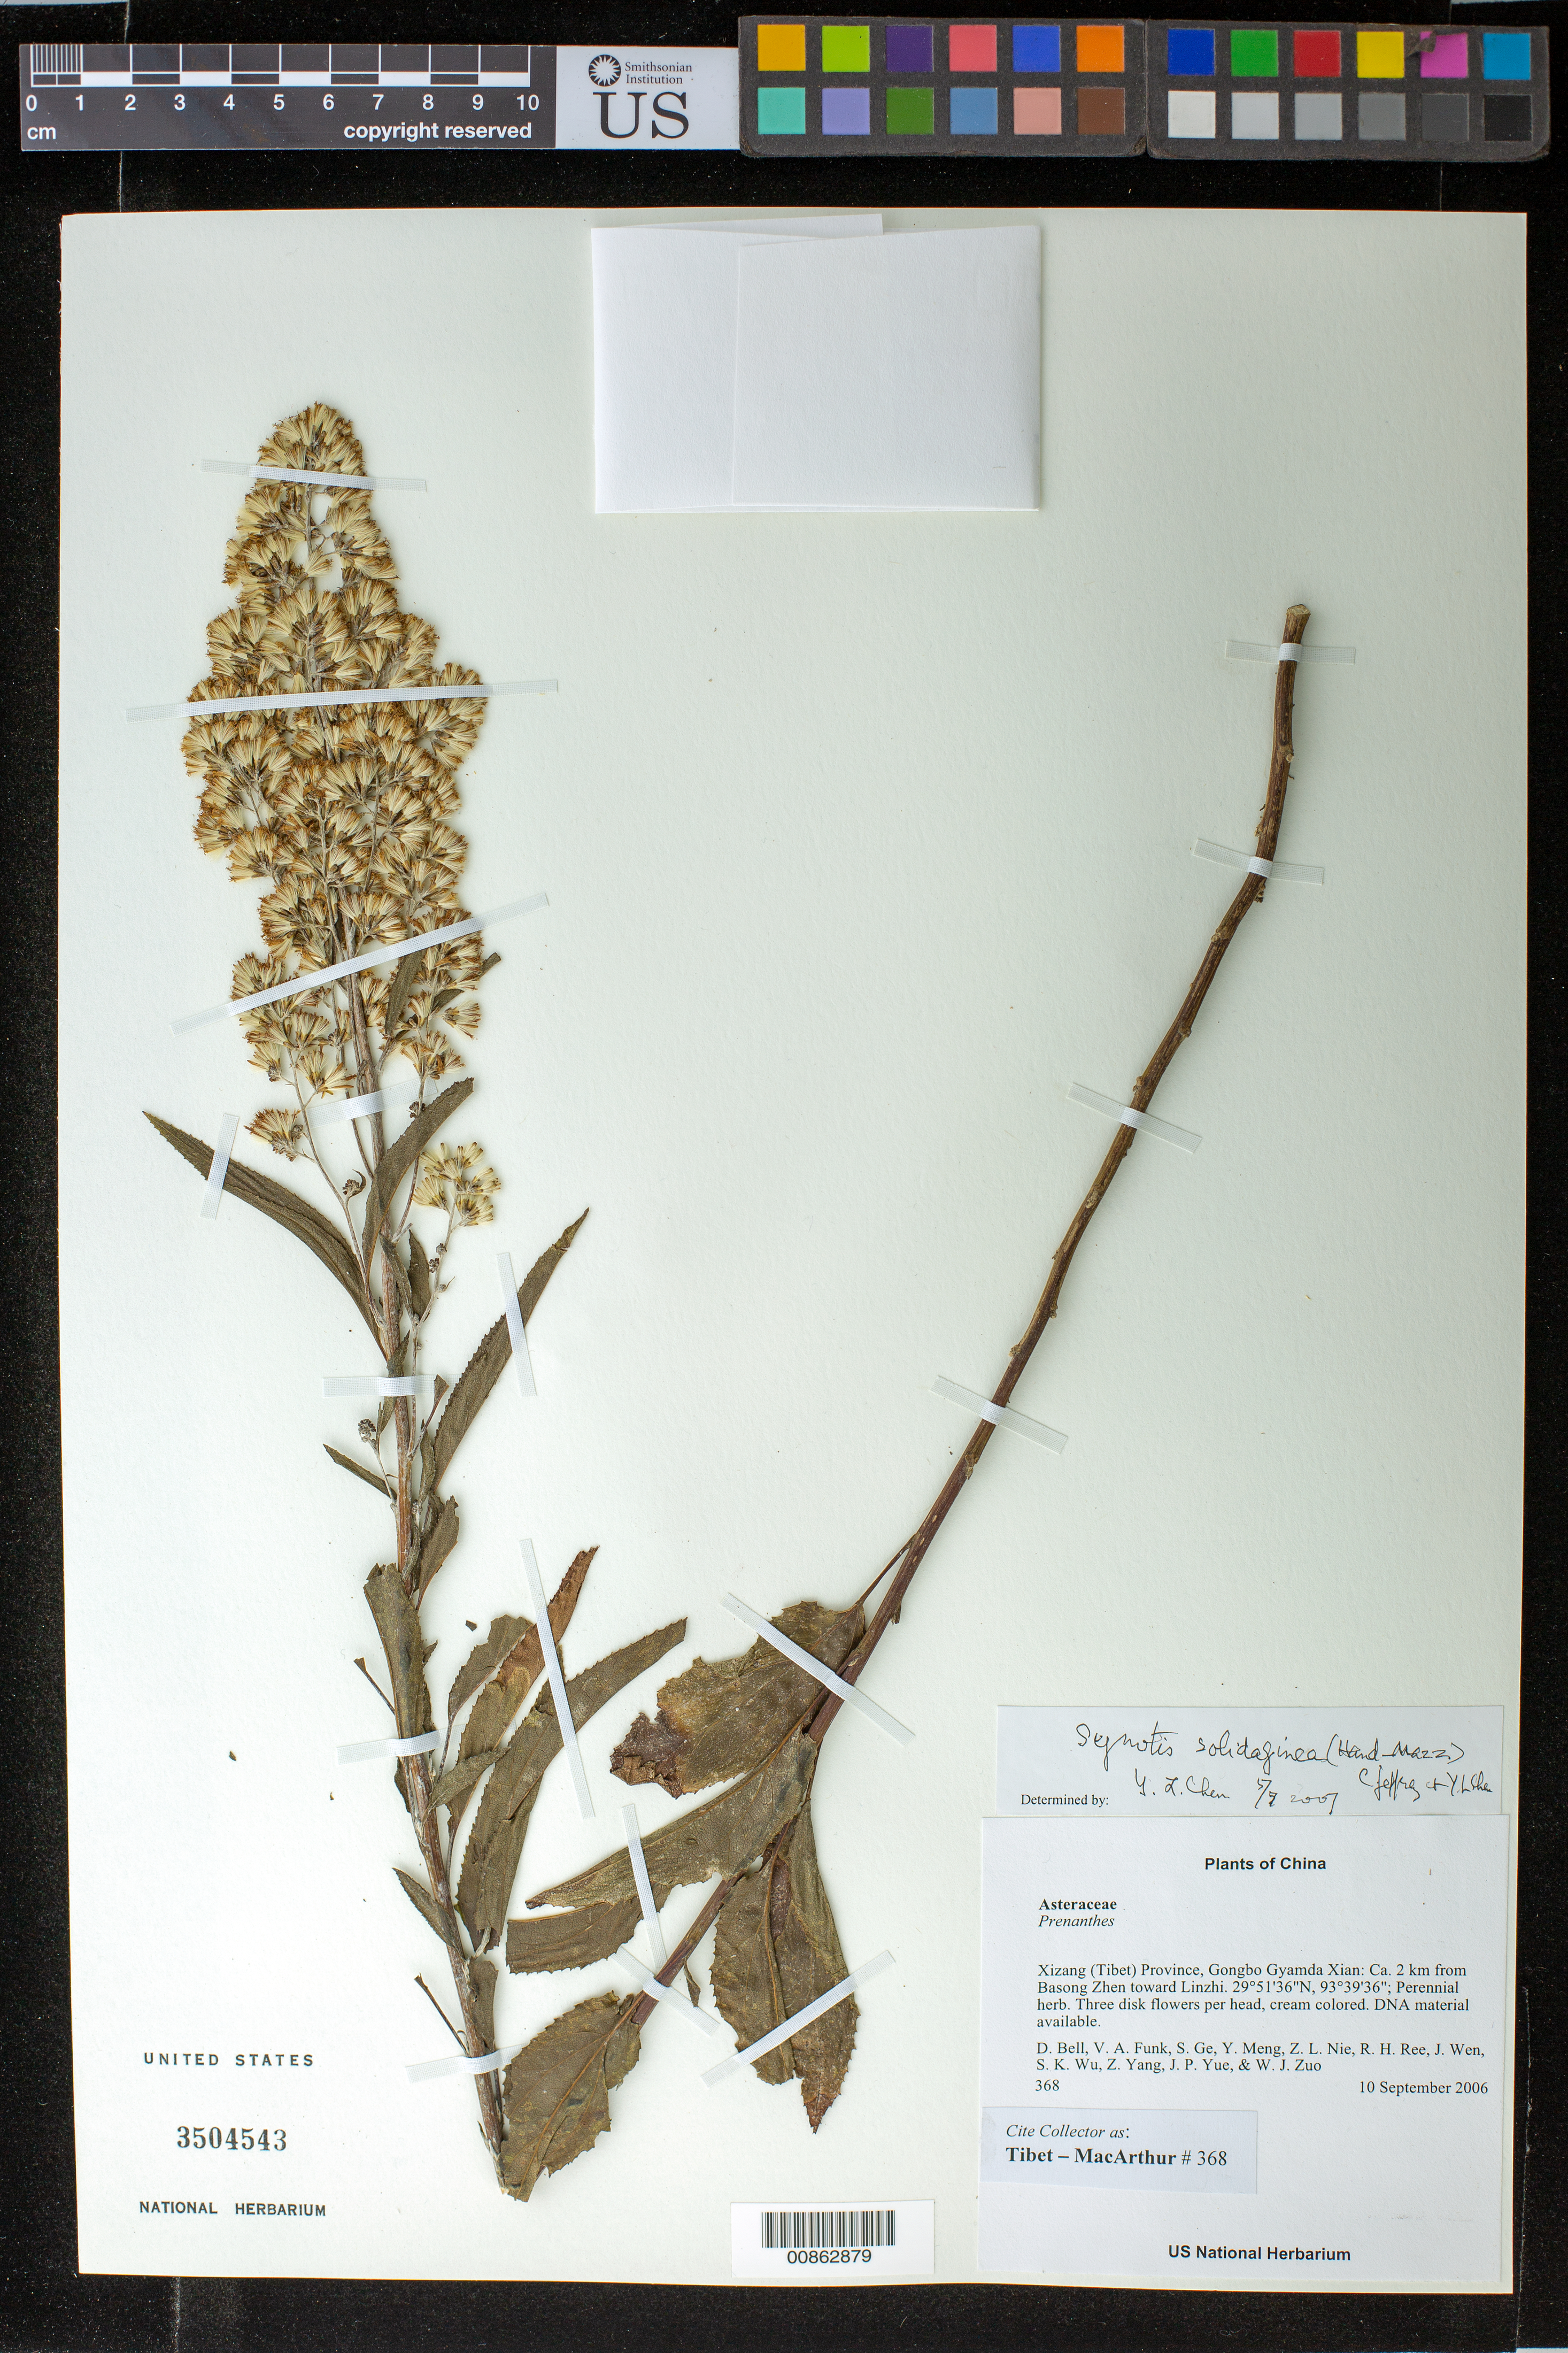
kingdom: Plantae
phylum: Tracheophyta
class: Magnoliopsida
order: Asterales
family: Asteraceae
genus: Synotis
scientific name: Synotis solidaginea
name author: (Hand.-Mazz.) C. Jeffrey & Y.L. Chen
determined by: Yilin Chen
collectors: Tibet-MacArthur, D. A. Bell, V. Funk, S. Ge, Y. Meng, Z. Nie, R. Ree, J. Wen, S. K. Wu, Z. Yang, J. Yue & W. Zuo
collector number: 368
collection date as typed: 10 Sep 2006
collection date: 2006-09-10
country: China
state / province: Xizang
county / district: Gongbo Gyamda Xian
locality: Ca. 2 km from Basong Zhen toward Linzhi.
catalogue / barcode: US 3504543